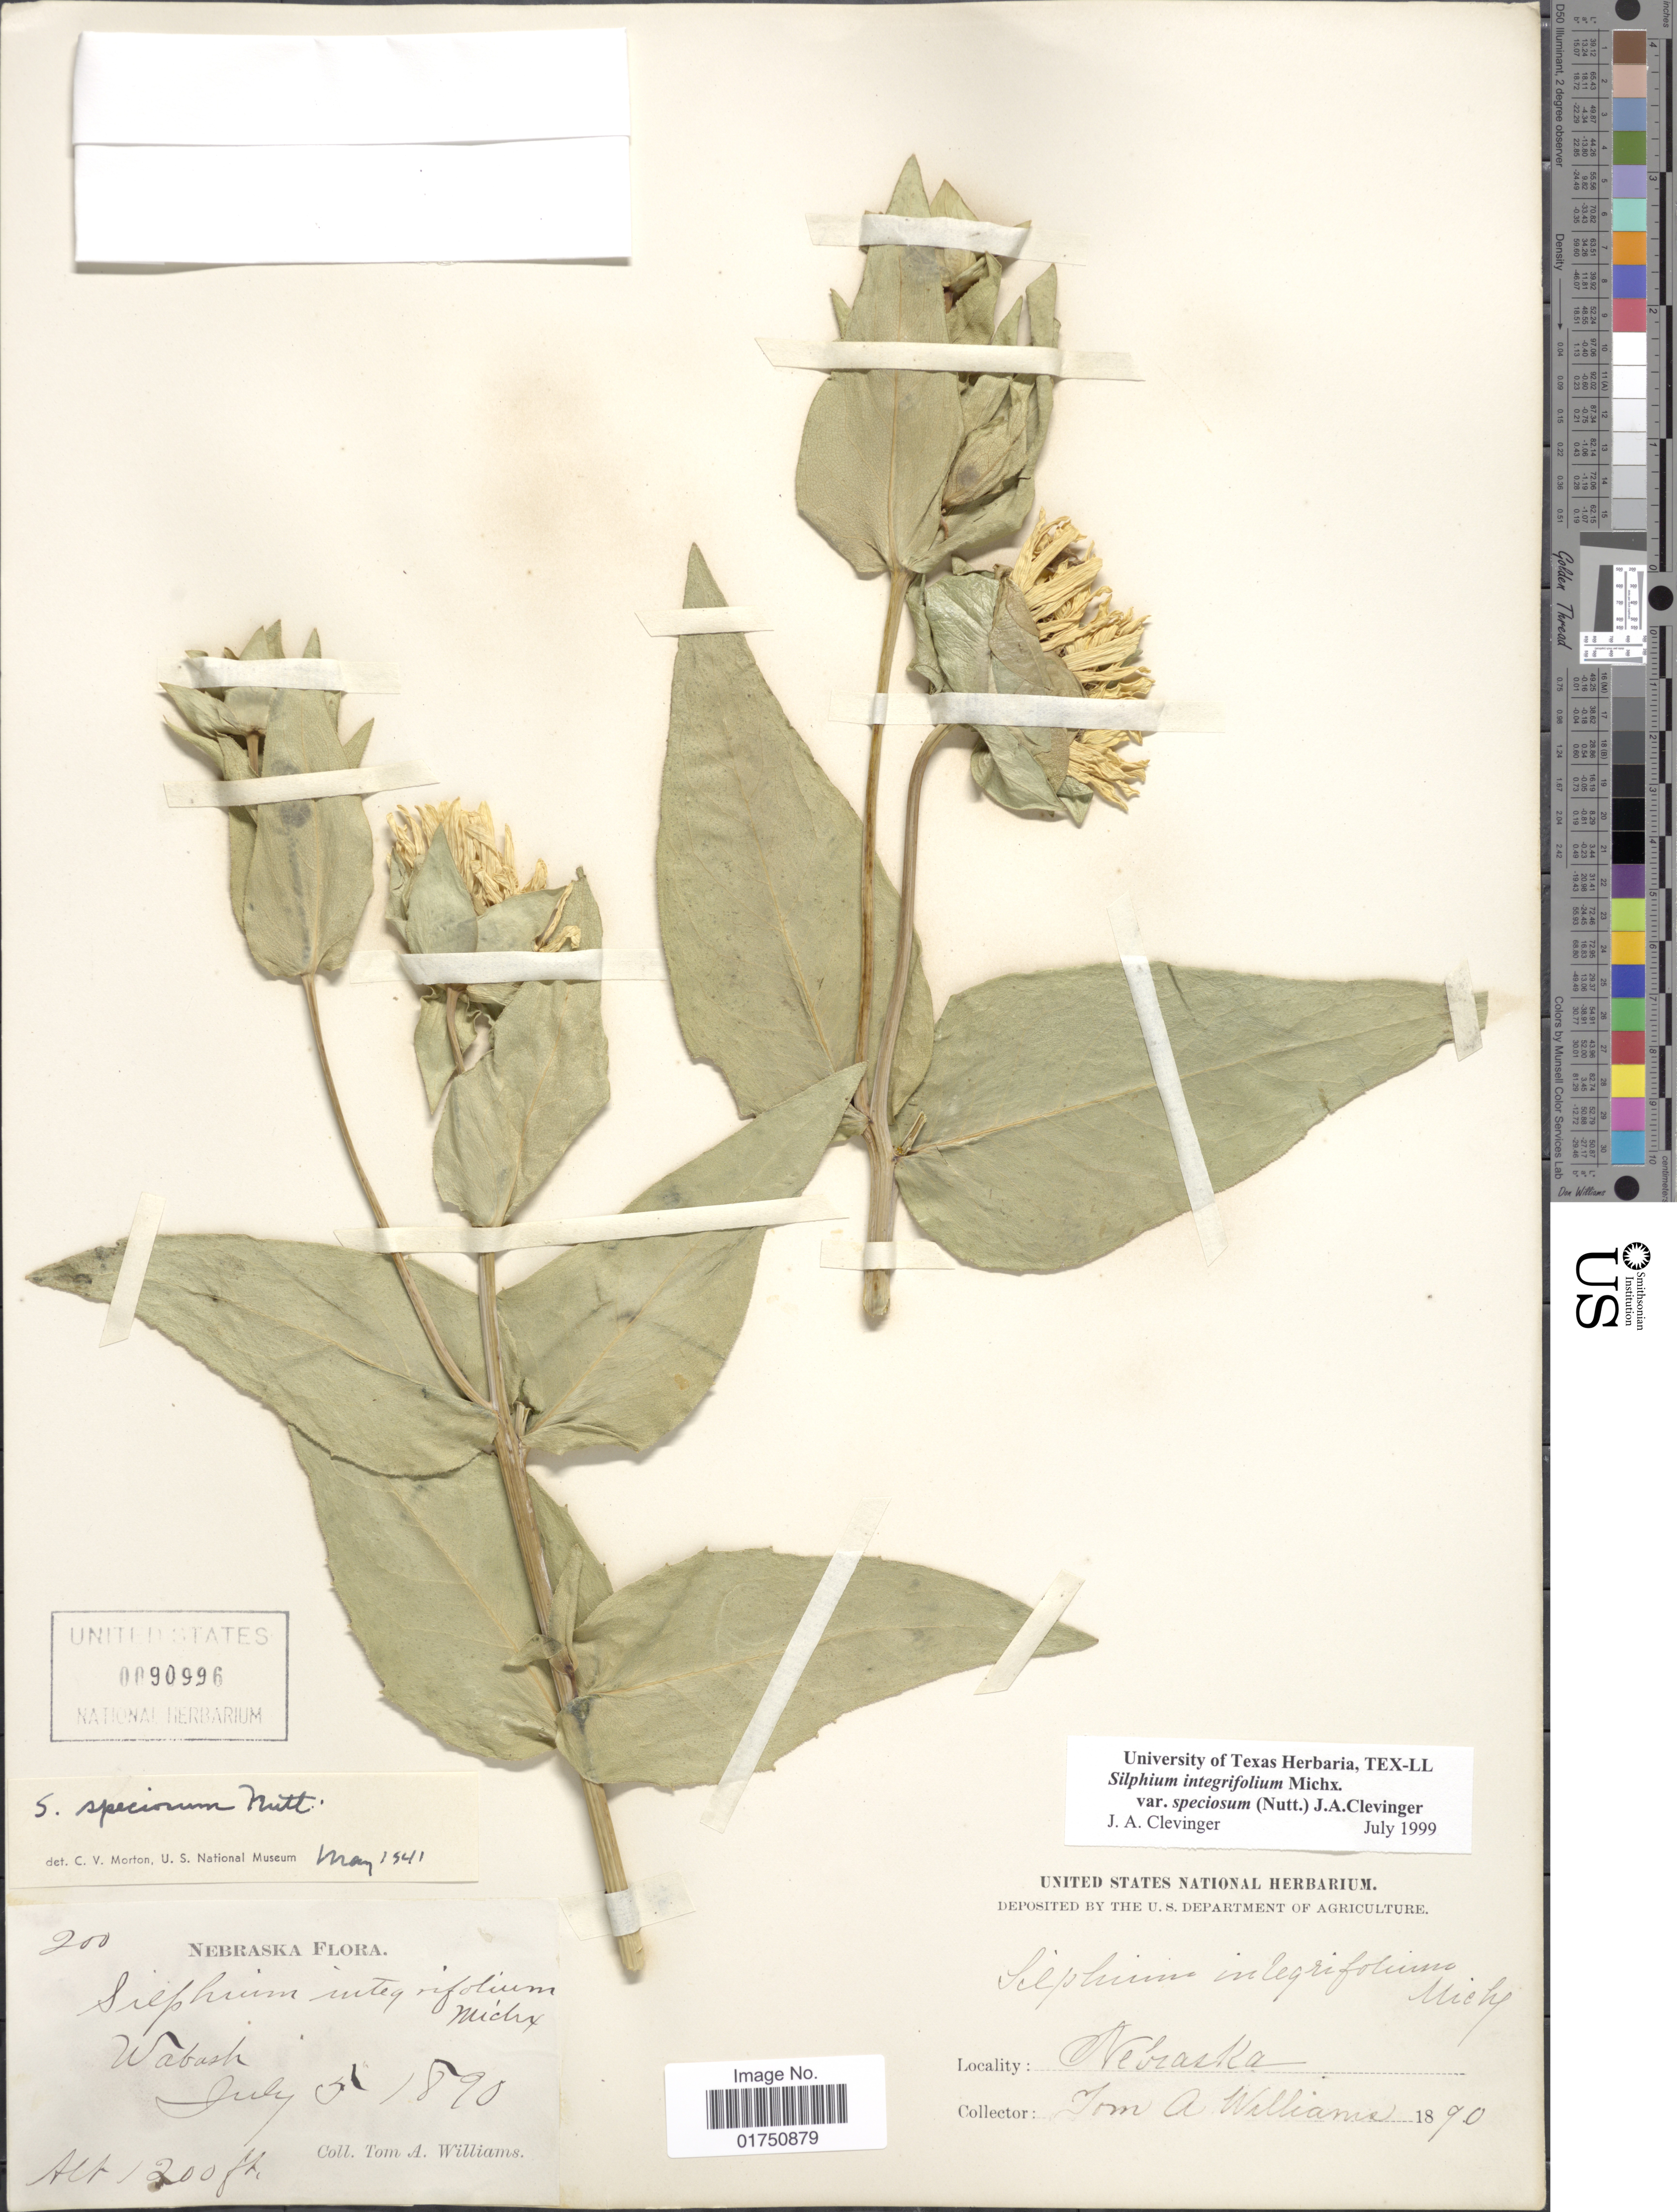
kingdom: Plantae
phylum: Tracheophyta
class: Magnoliopsida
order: Asterales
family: Asteraceae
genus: Silphium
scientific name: Silphium speciosum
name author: Nutt.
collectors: T. A. Williams (herbarium)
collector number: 200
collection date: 1890-07-05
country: United States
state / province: Nebraska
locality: Wabash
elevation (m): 366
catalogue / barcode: US 90996